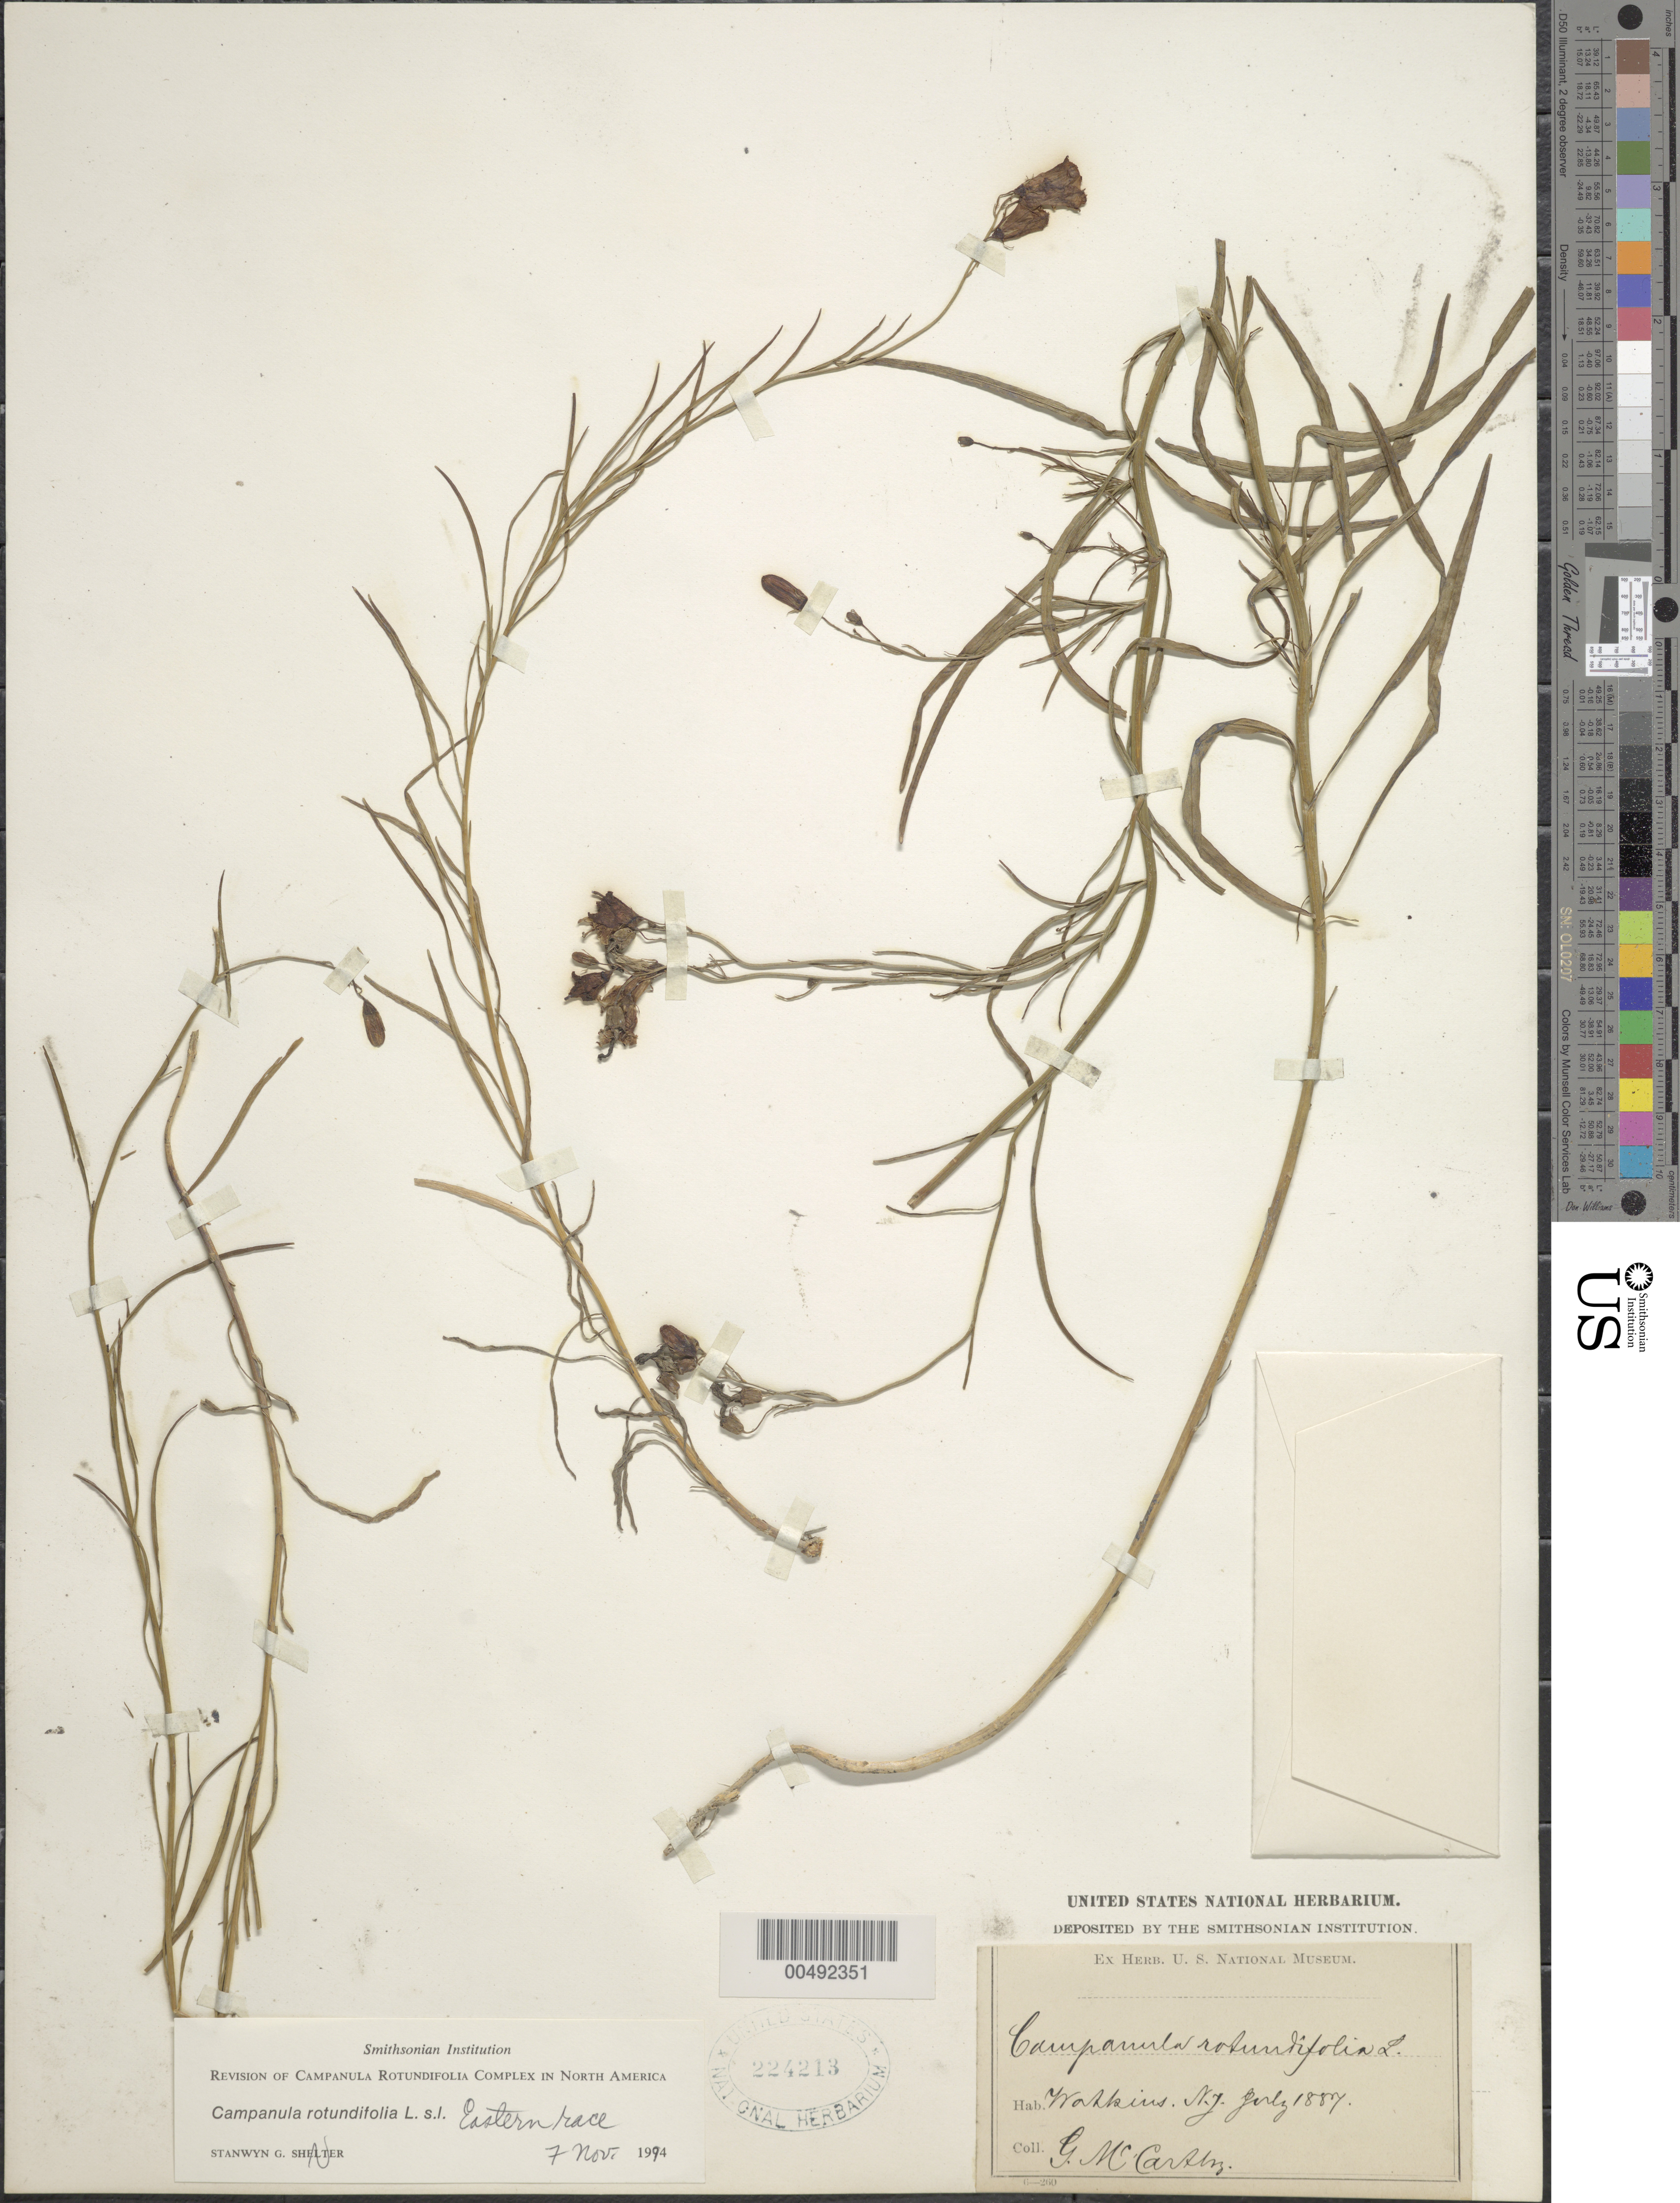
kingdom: Plantae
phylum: Tracheophyta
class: Magnoliopsida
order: Asterales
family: Campanulaceae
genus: Campanula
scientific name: Campanula rotundifolia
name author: L.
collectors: G. McCarthy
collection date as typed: Jul 1887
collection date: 1887-07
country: United States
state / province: New York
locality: Watkins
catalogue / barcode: US 224213